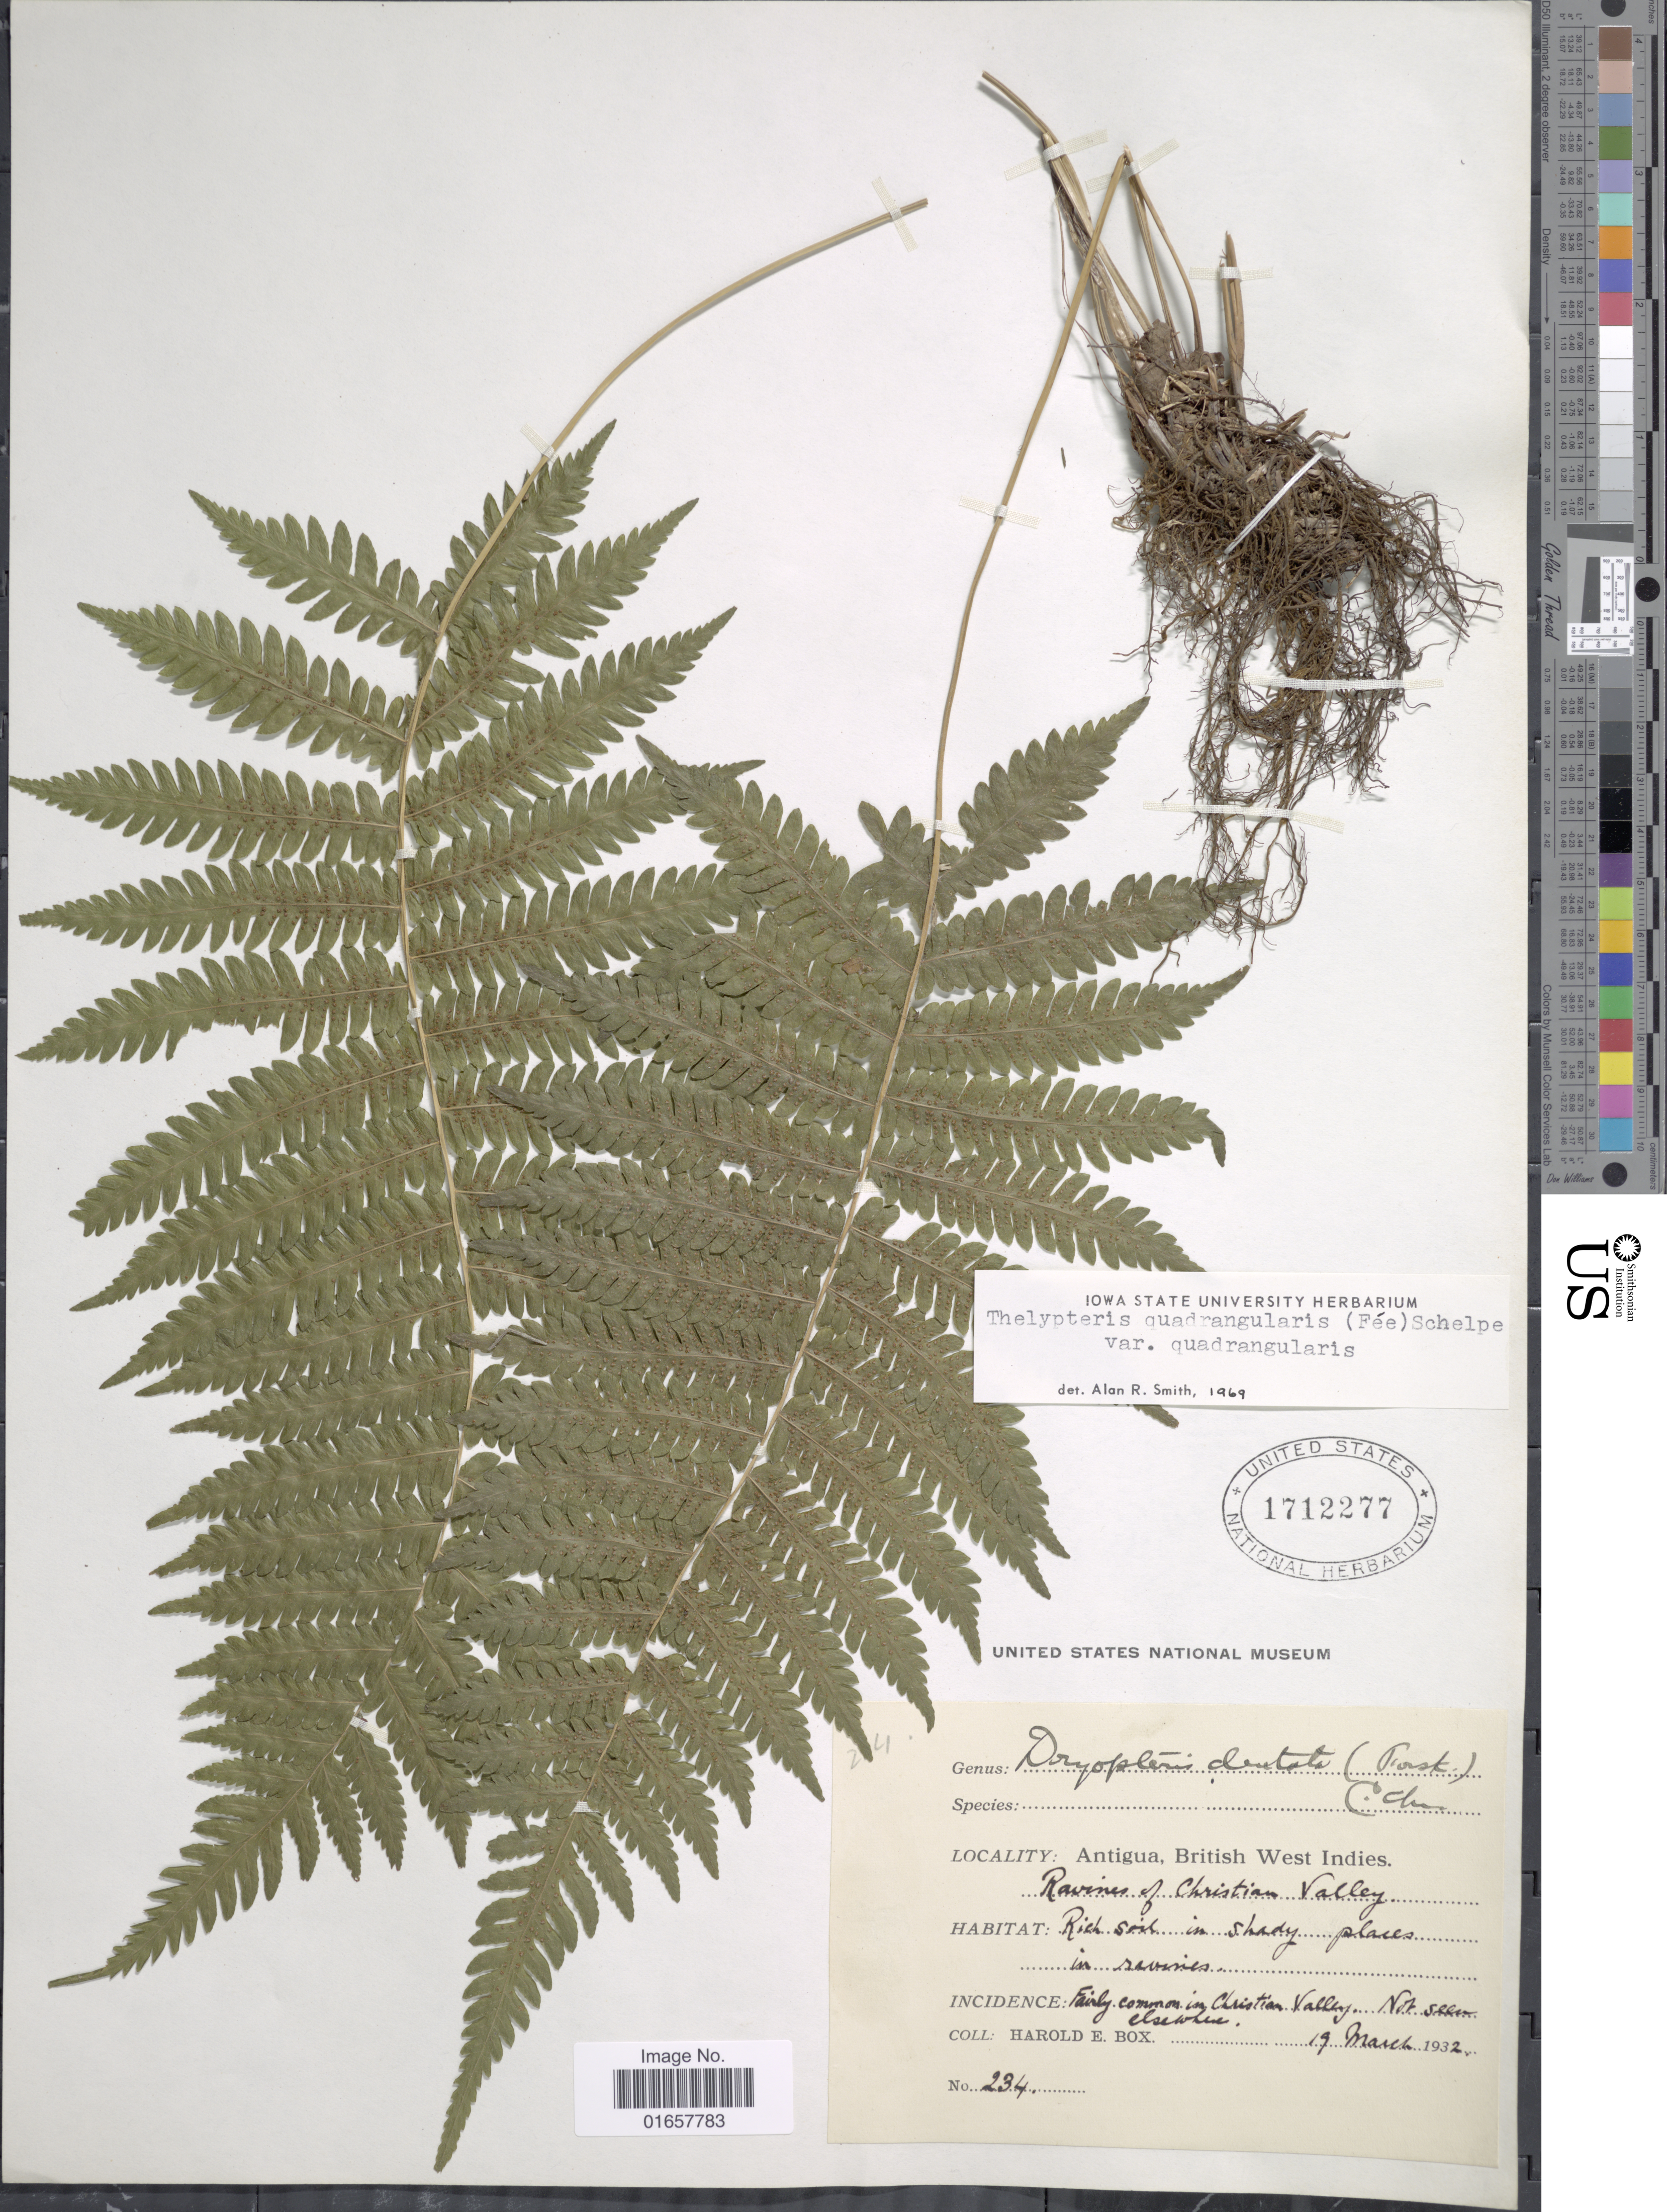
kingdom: Plantae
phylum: Tracheophyta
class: Polypodiopsida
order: Polypodiales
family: Thelypteridaceae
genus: Christella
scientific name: Christella hispidula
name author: (Decne.) Holttum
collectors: H. E. Box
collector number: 234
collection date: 1932-03-19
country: Antigua and Barbuda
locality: Antigua, British West Indies, Ravines of Christian Valley.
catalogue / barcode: US 1712277